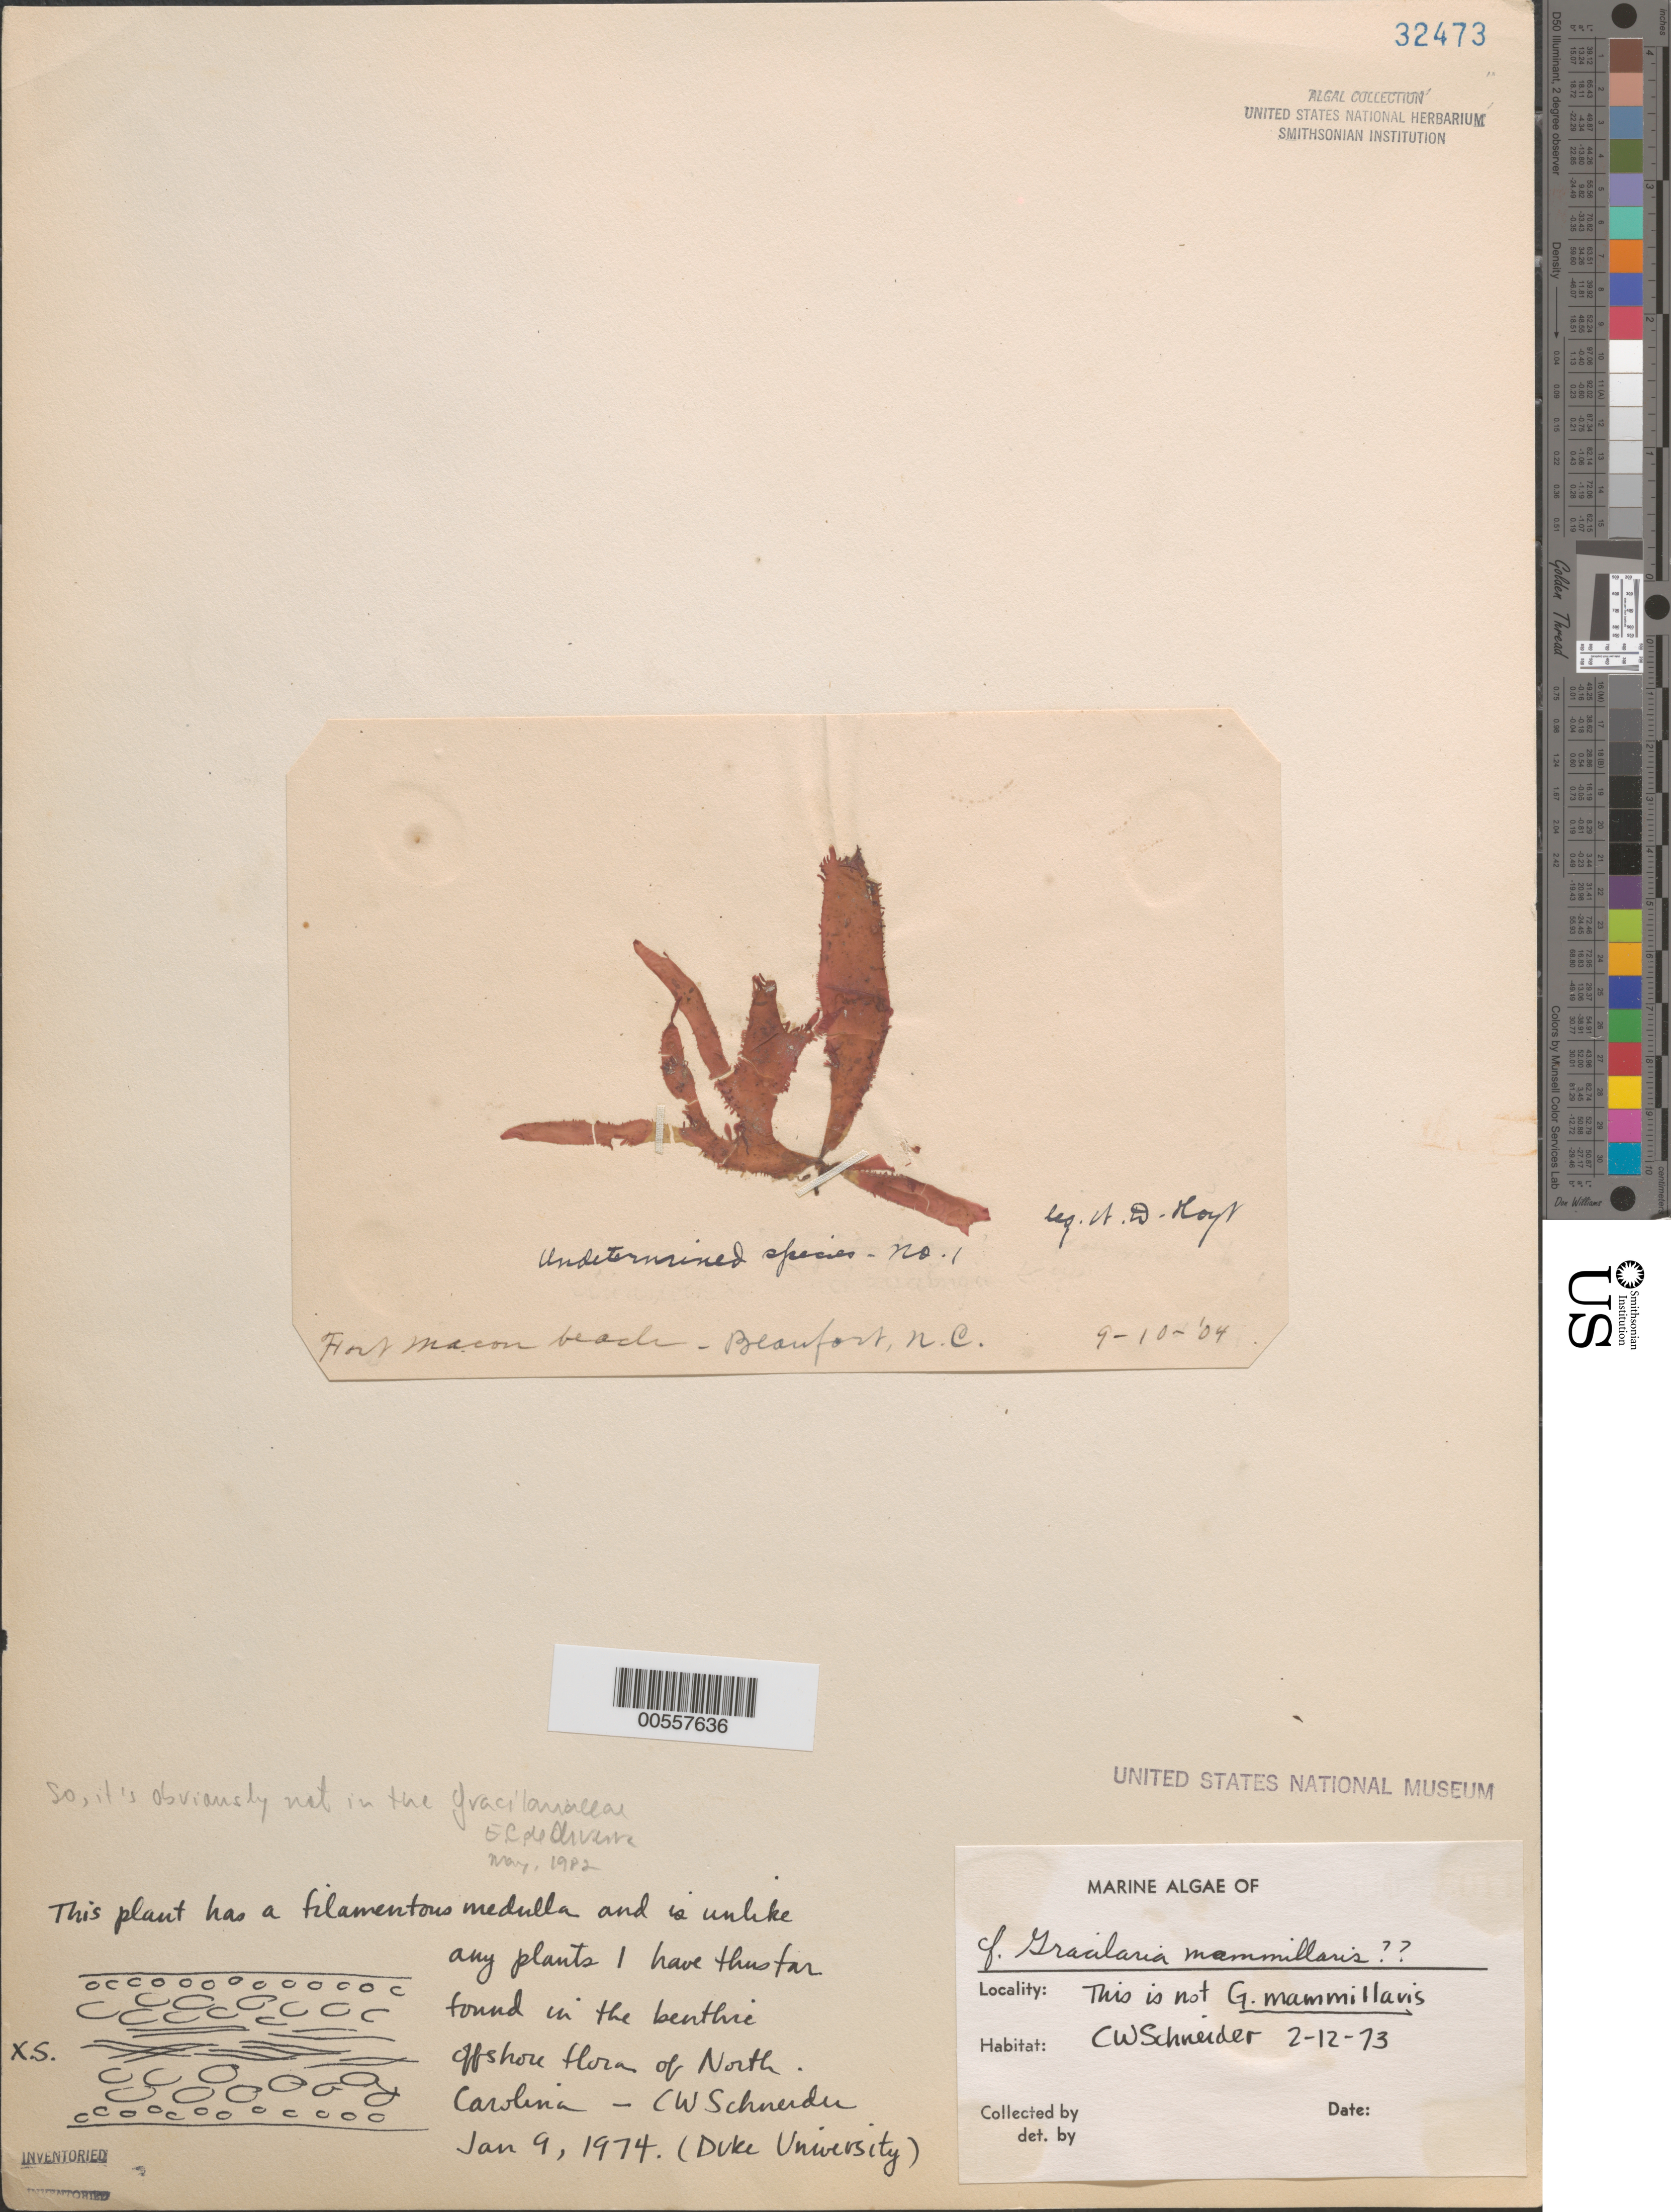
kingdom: Plantae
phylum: Rhodophyta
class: Florideophyceae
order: Gracilariales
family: Gracilariaceae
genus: Gracilaria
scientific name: Gracilaria sp.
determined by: Schneider, C. W.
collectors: W. D. Hoyt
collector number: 1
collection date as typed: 10 Sep 1904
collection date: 1904-09-10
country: United States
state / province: North Carolina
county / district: Carteret County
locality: Beaufort, Fort Macon Beach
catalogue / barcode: US 32473